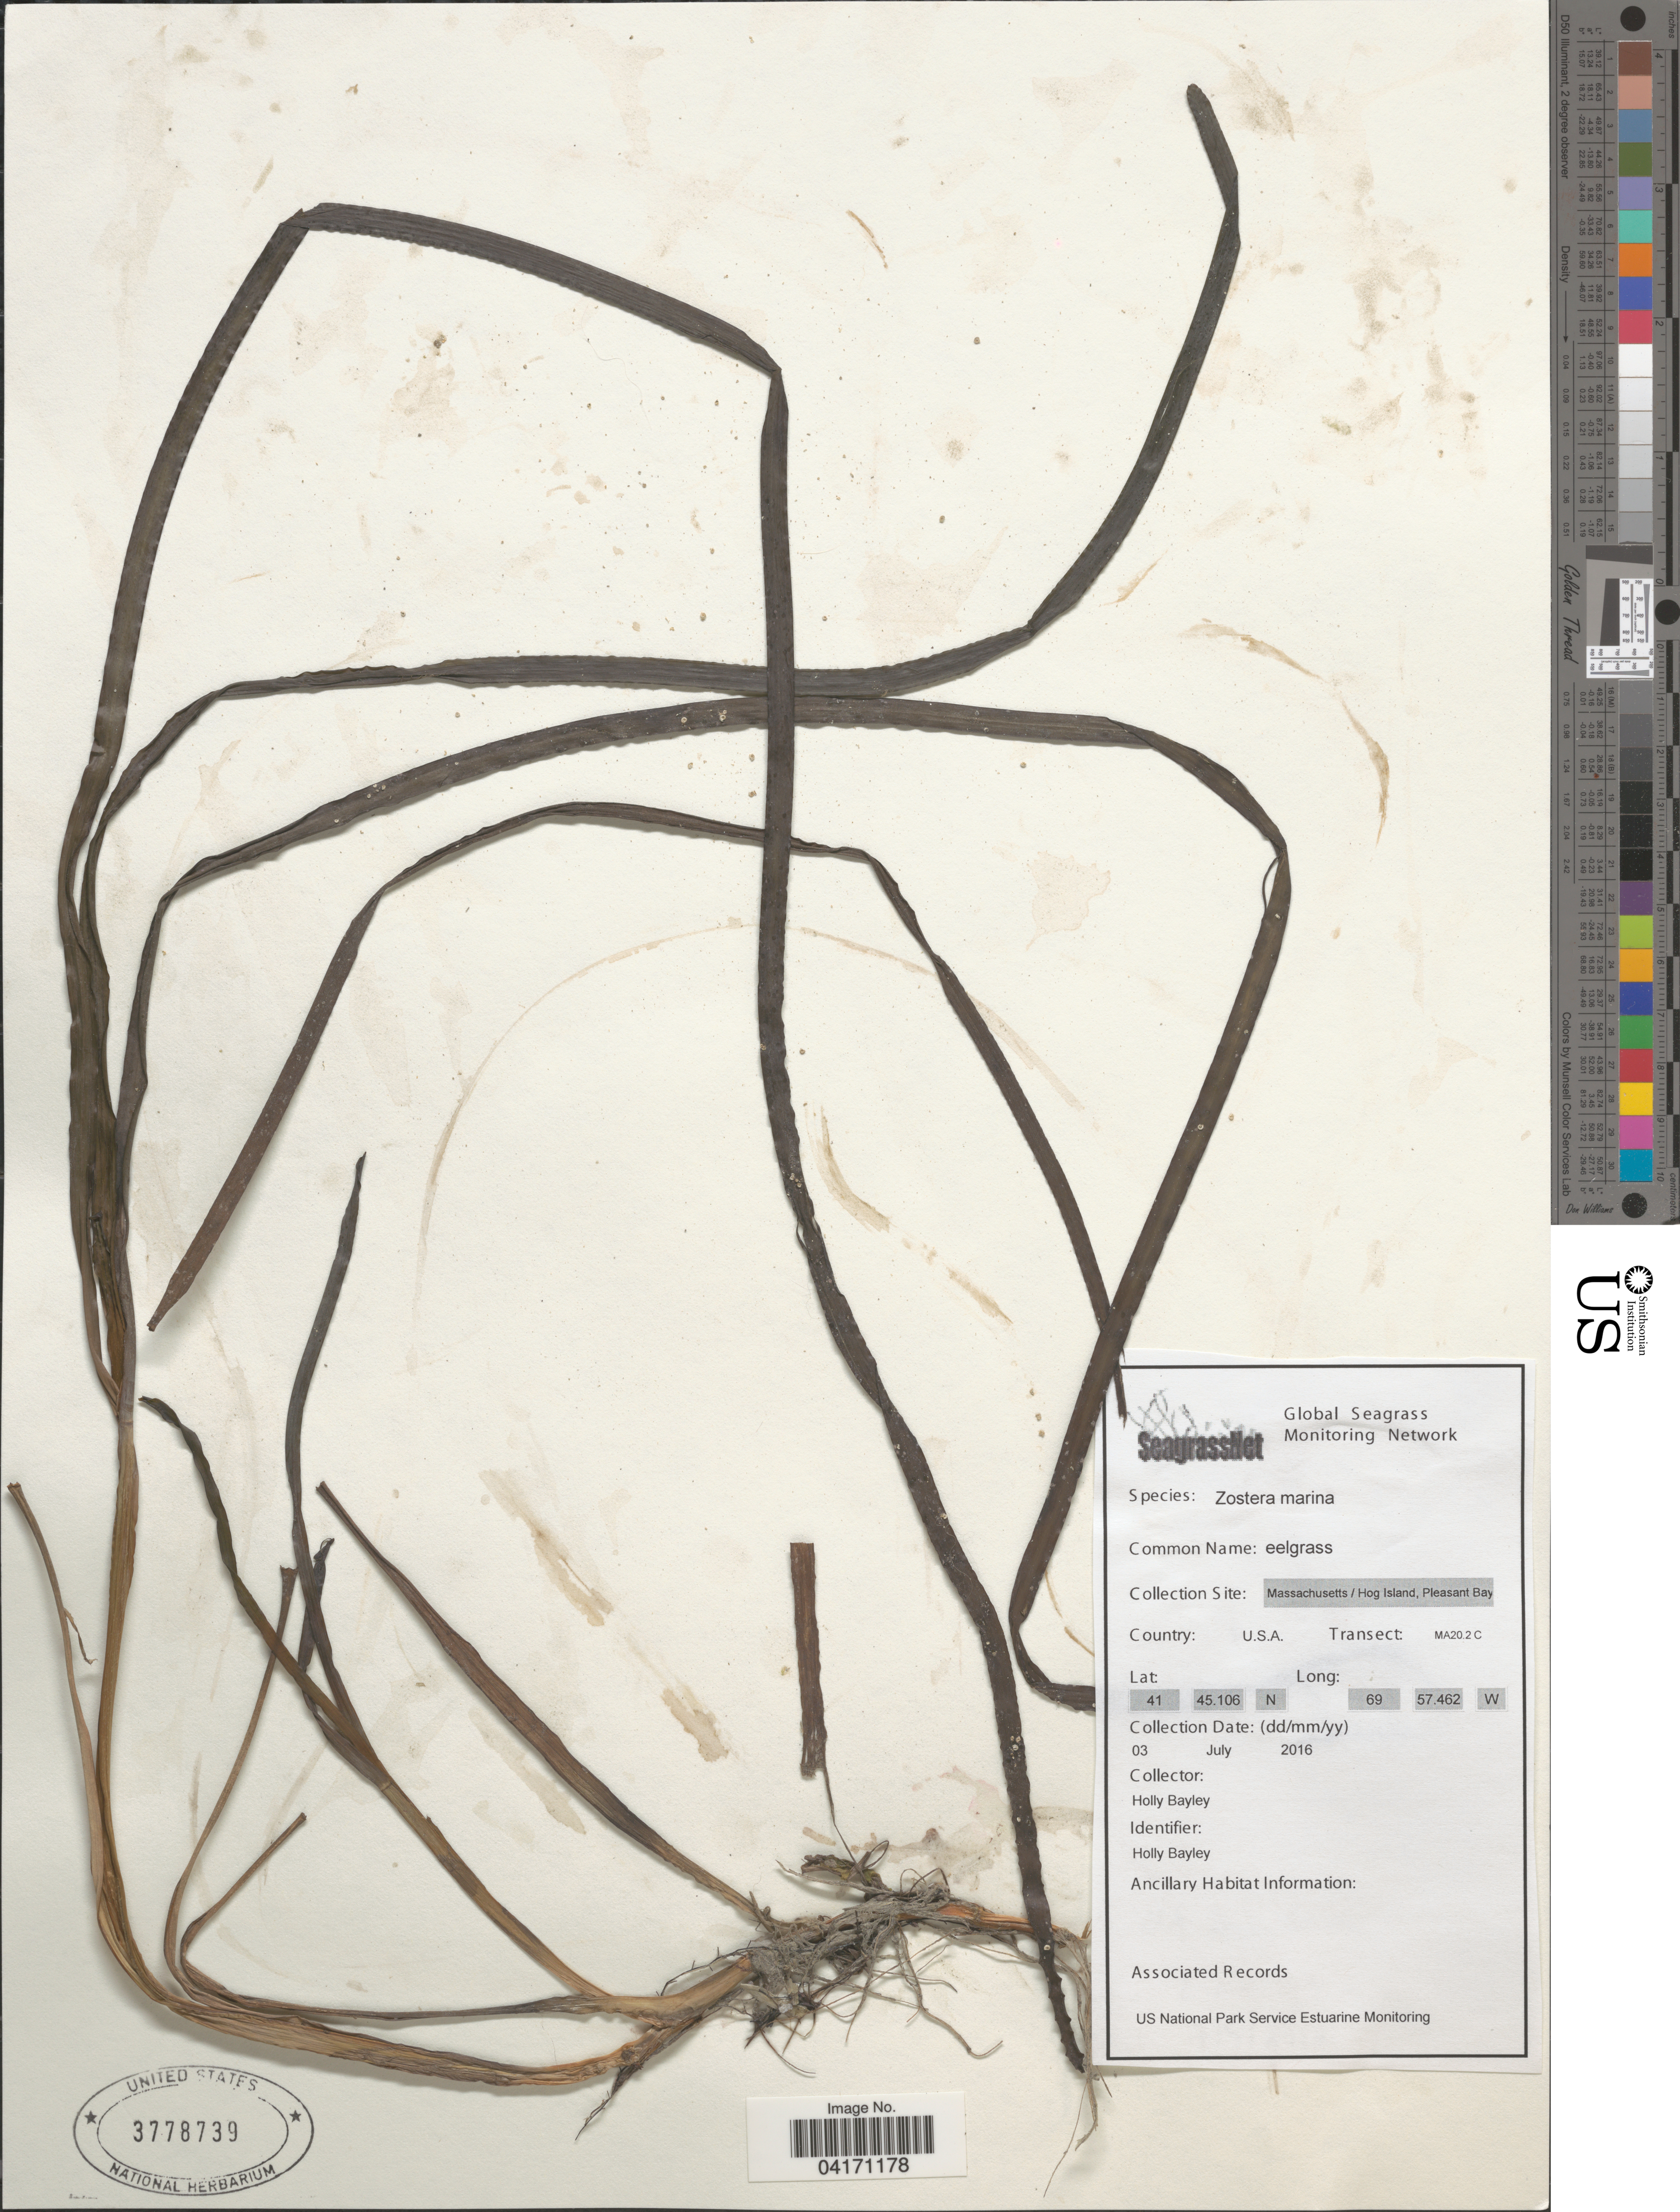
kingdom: Plantae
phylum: Tracheophyta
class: Liliopsida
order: Alismatales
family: Zosteraceae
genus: Zostera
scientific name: Zostera marina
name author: L.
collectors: H. Bayley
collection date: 2016-07-03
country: United States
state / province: Massachusetts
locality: Hog Island, Pleasant Bay. Transect: MA20.2 C.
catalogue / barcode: US 3778739